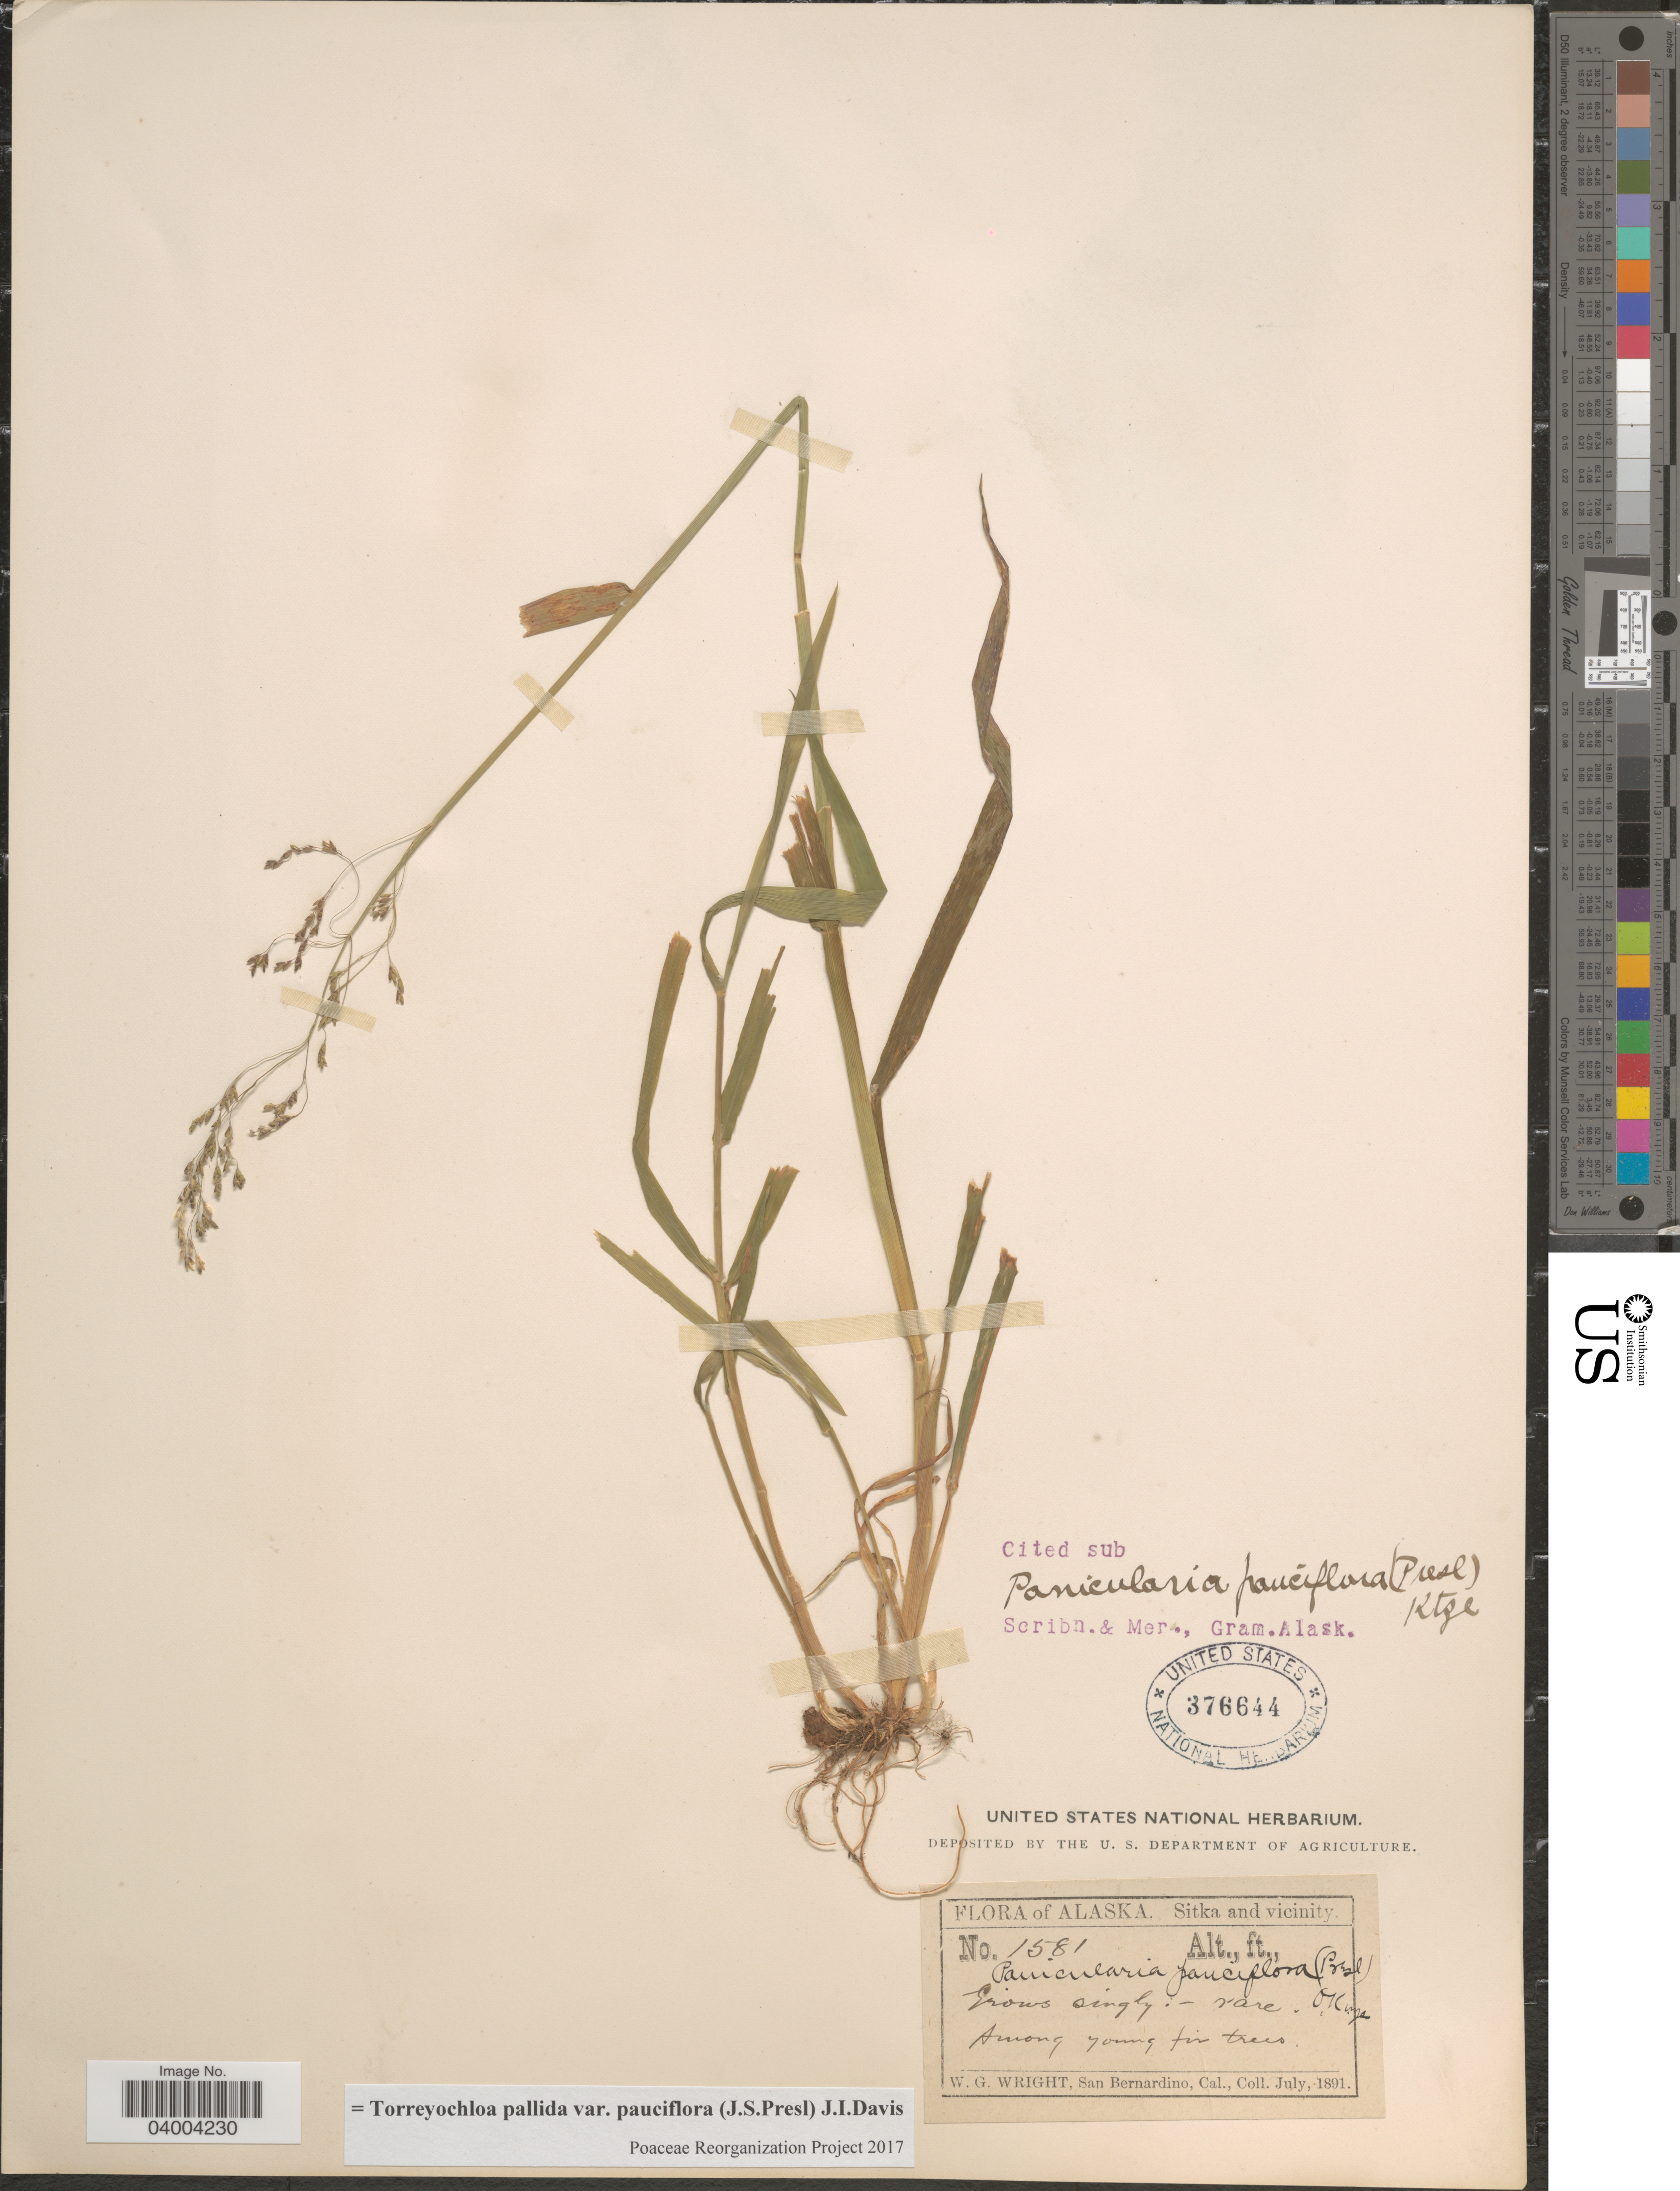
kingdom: Plantae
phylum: Tracheophyta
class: Liliopsida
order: Poales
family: Poaceae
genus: Torreyochloa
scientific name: Torreyochloa pallida var. pauciflora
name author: (J. Presl) J.I. Davis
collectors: W. G. Wright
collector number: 1581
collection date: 1891-07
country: United States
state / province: Alaska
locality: Sitka and vicinity. Among young fir trees.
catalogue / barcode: US 376644